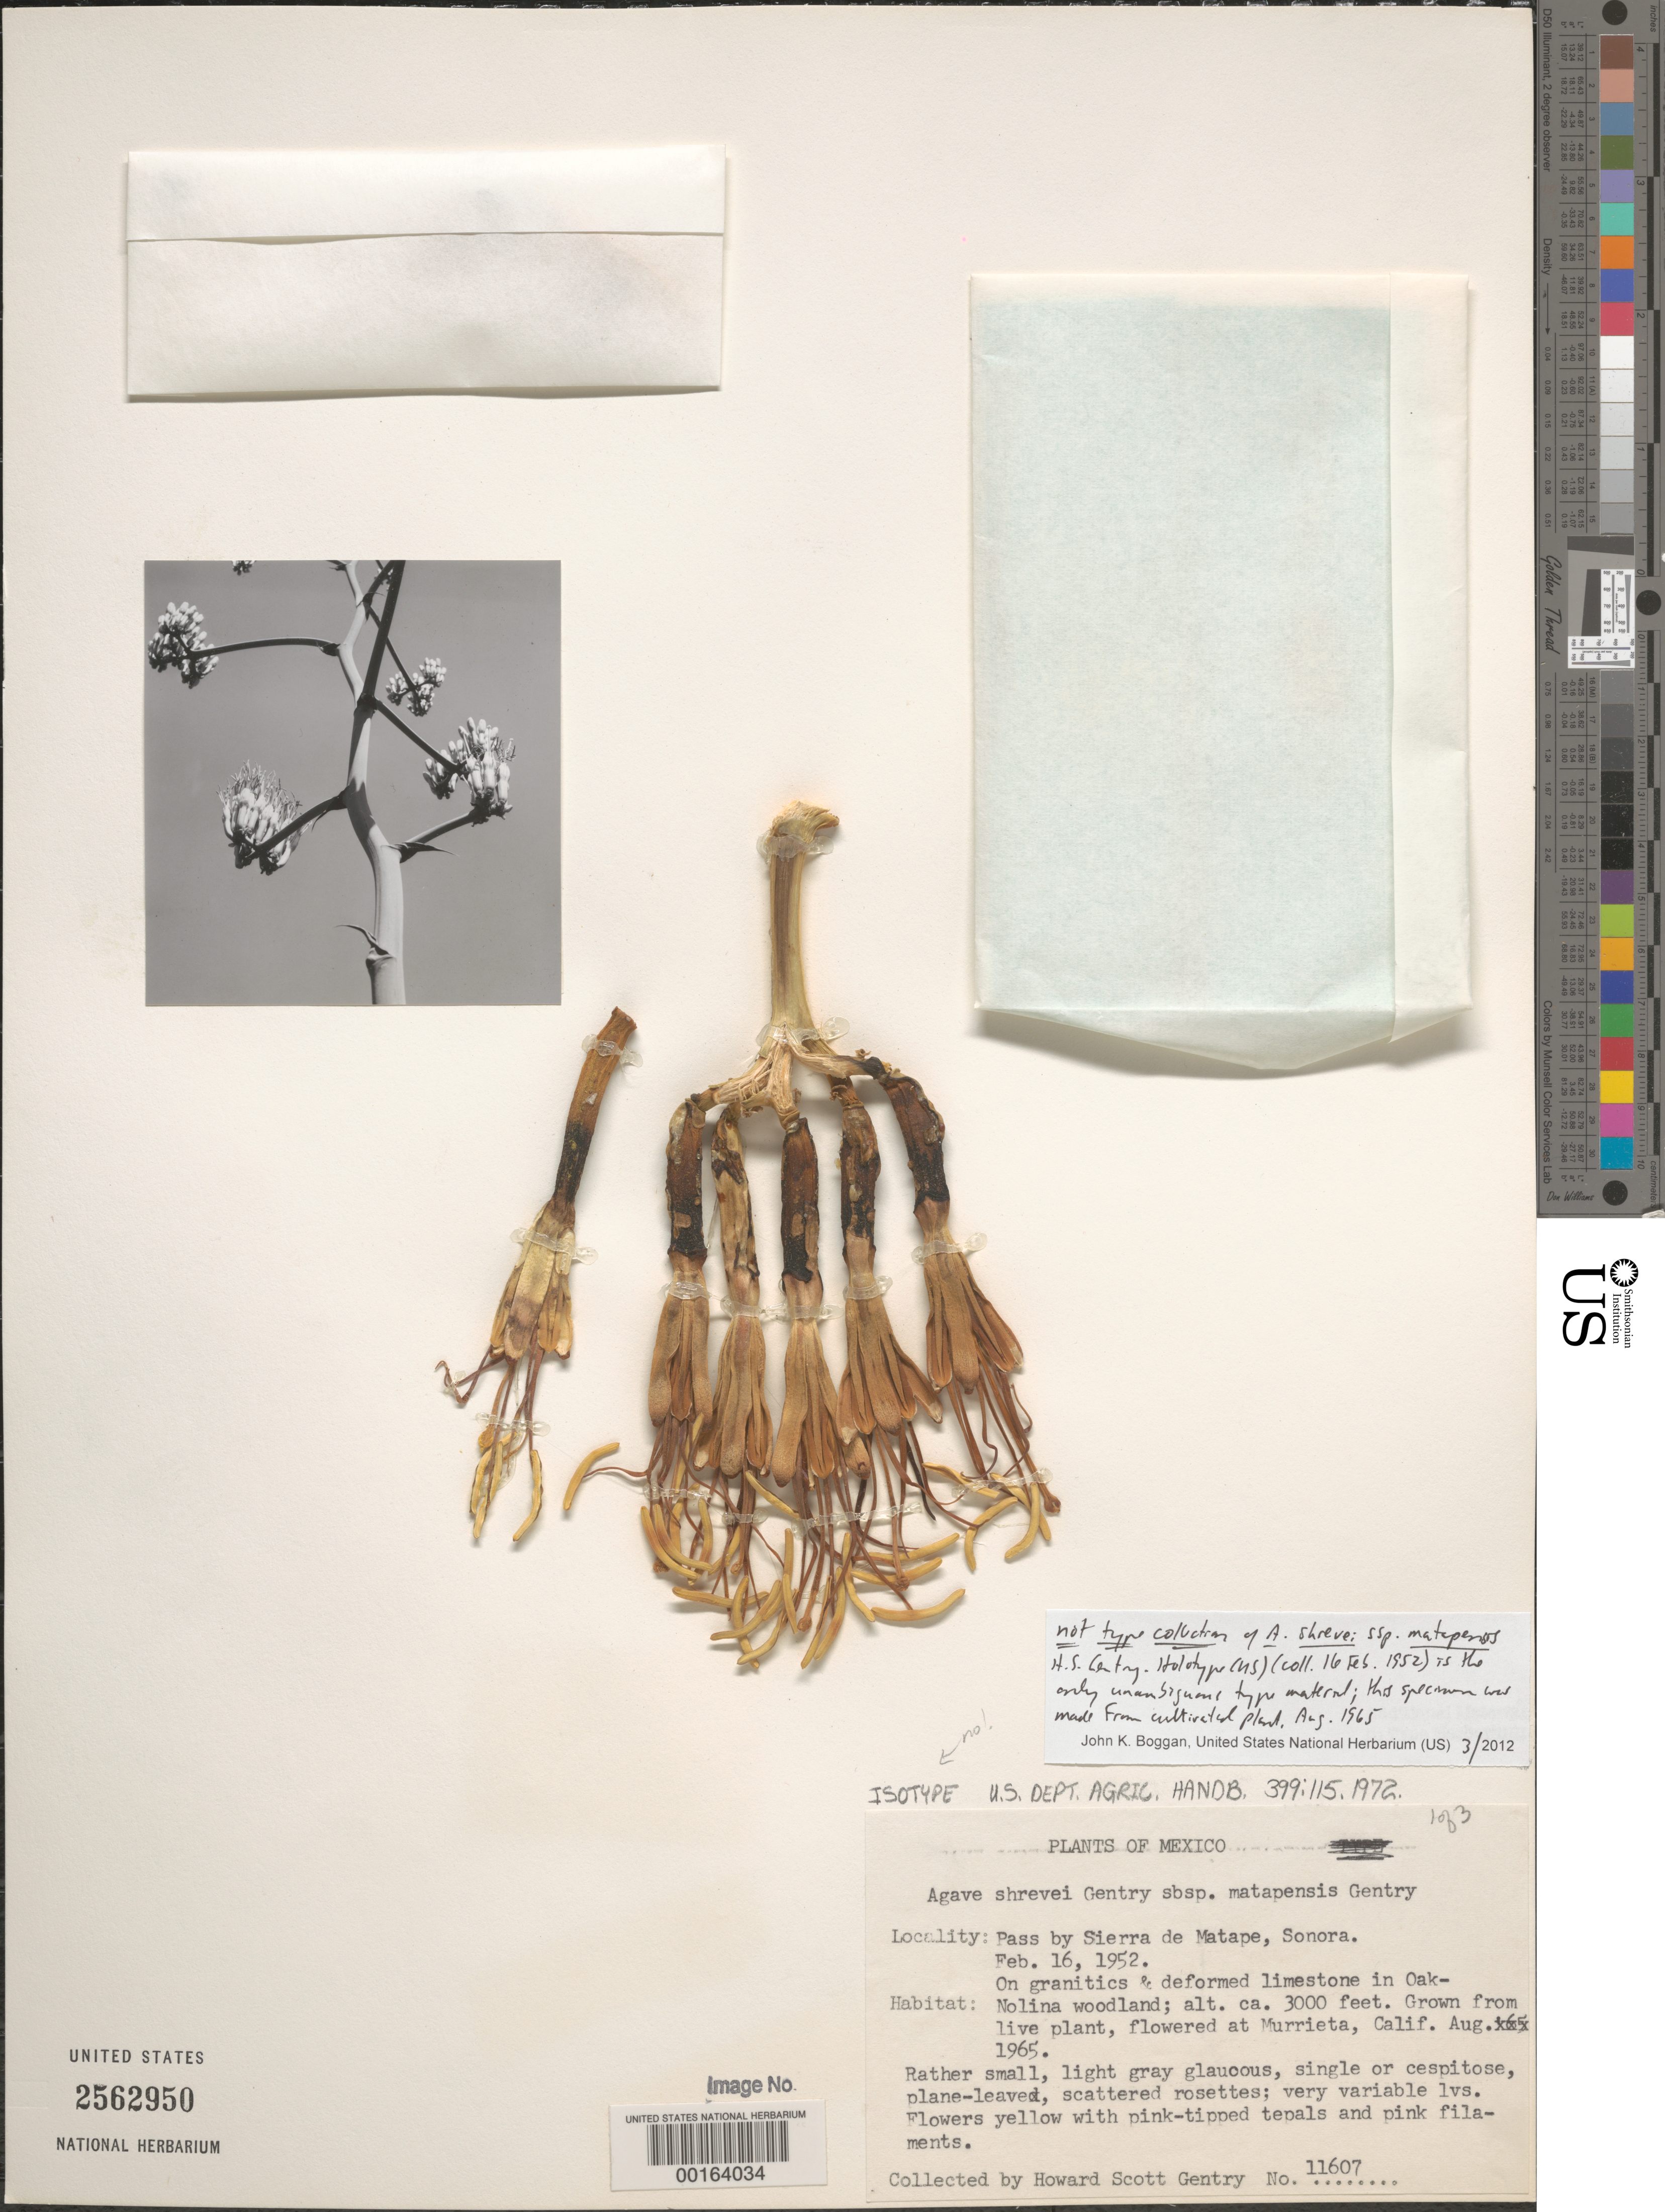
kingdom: Plantae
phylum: Tracheophyta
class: Liliopsida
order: Asparagales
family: Asparagaceae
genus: Agave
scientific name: Agave shrevei subsp. matapensis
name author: Gentry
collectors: H. S. Gentry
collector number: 11607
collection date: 1952-02-16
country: Mexico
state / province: Sonora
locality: Pass by Sierra de Matape. On granitics & deformed limestone in Oak-Nolina woodland.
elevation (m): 914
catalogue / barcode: US 2562950